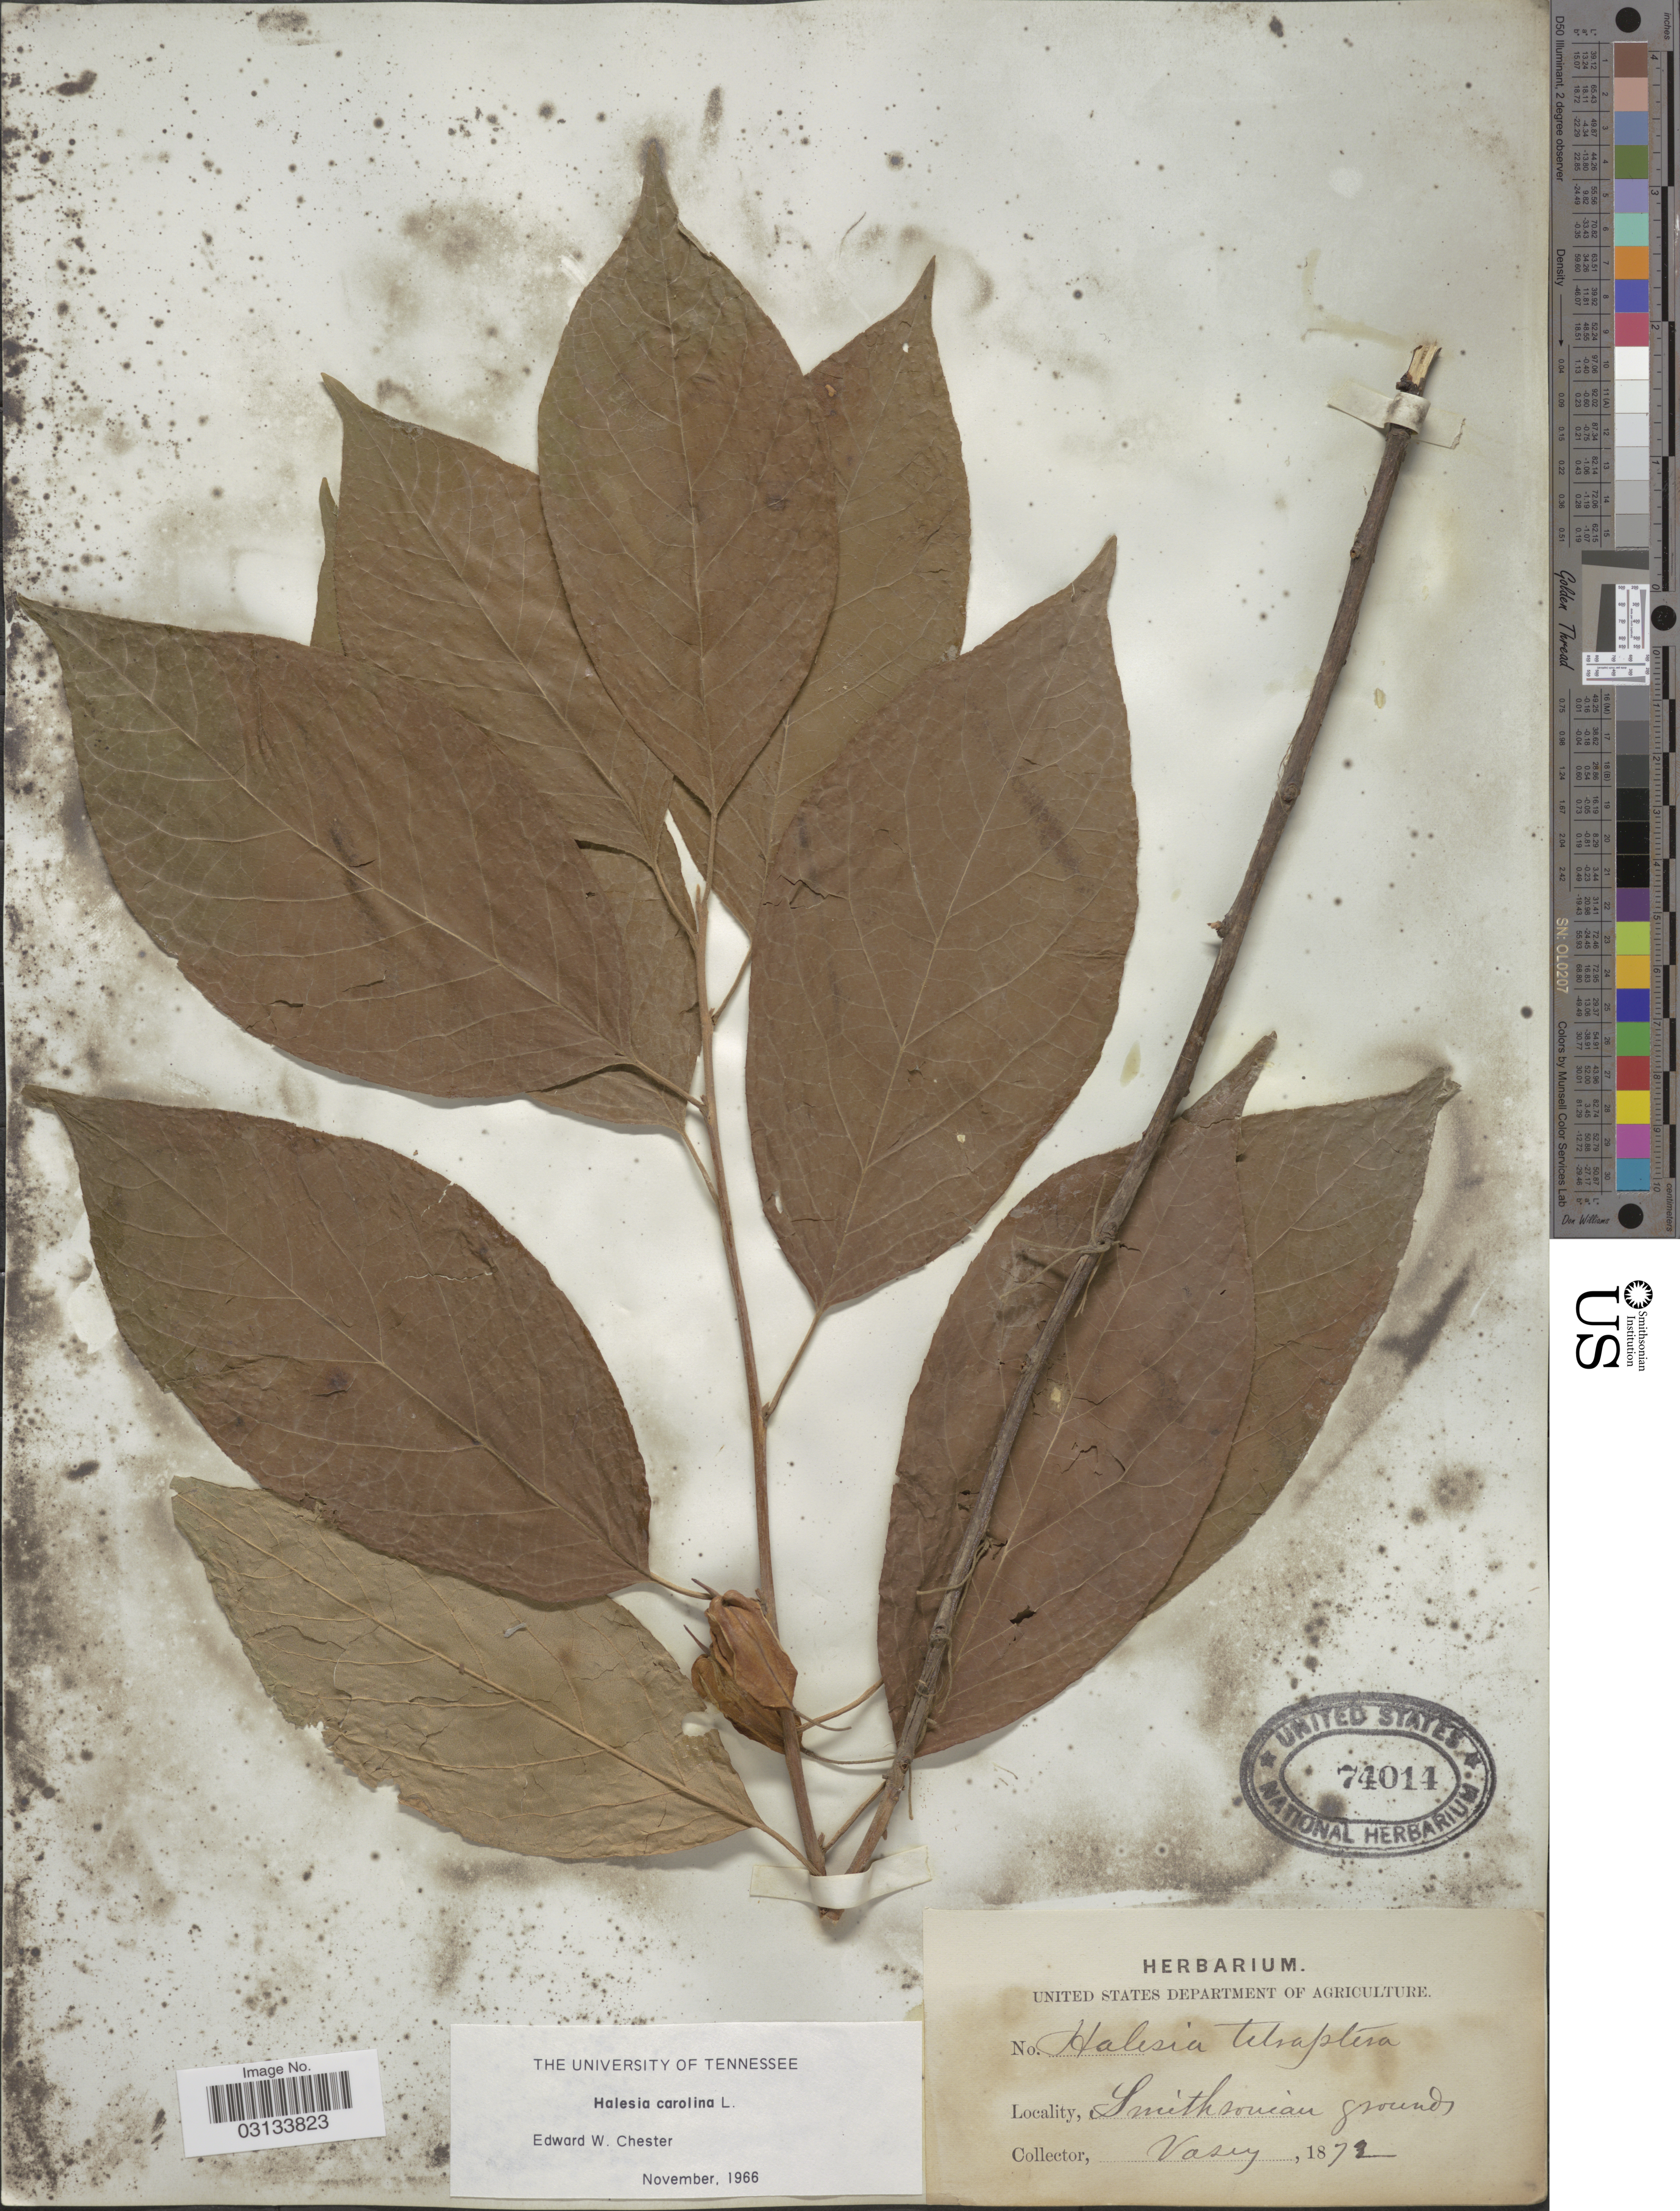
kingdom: Plantae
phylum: Tracheophyta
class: Magnoliopsida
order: Ericales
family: Styracaceae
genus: Halesia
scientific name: Halesia carolina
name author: L.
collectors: Vasey, --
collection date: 1872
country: United States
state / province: District of Columbia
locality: Smithsonian grounds.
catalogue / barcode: US 74014